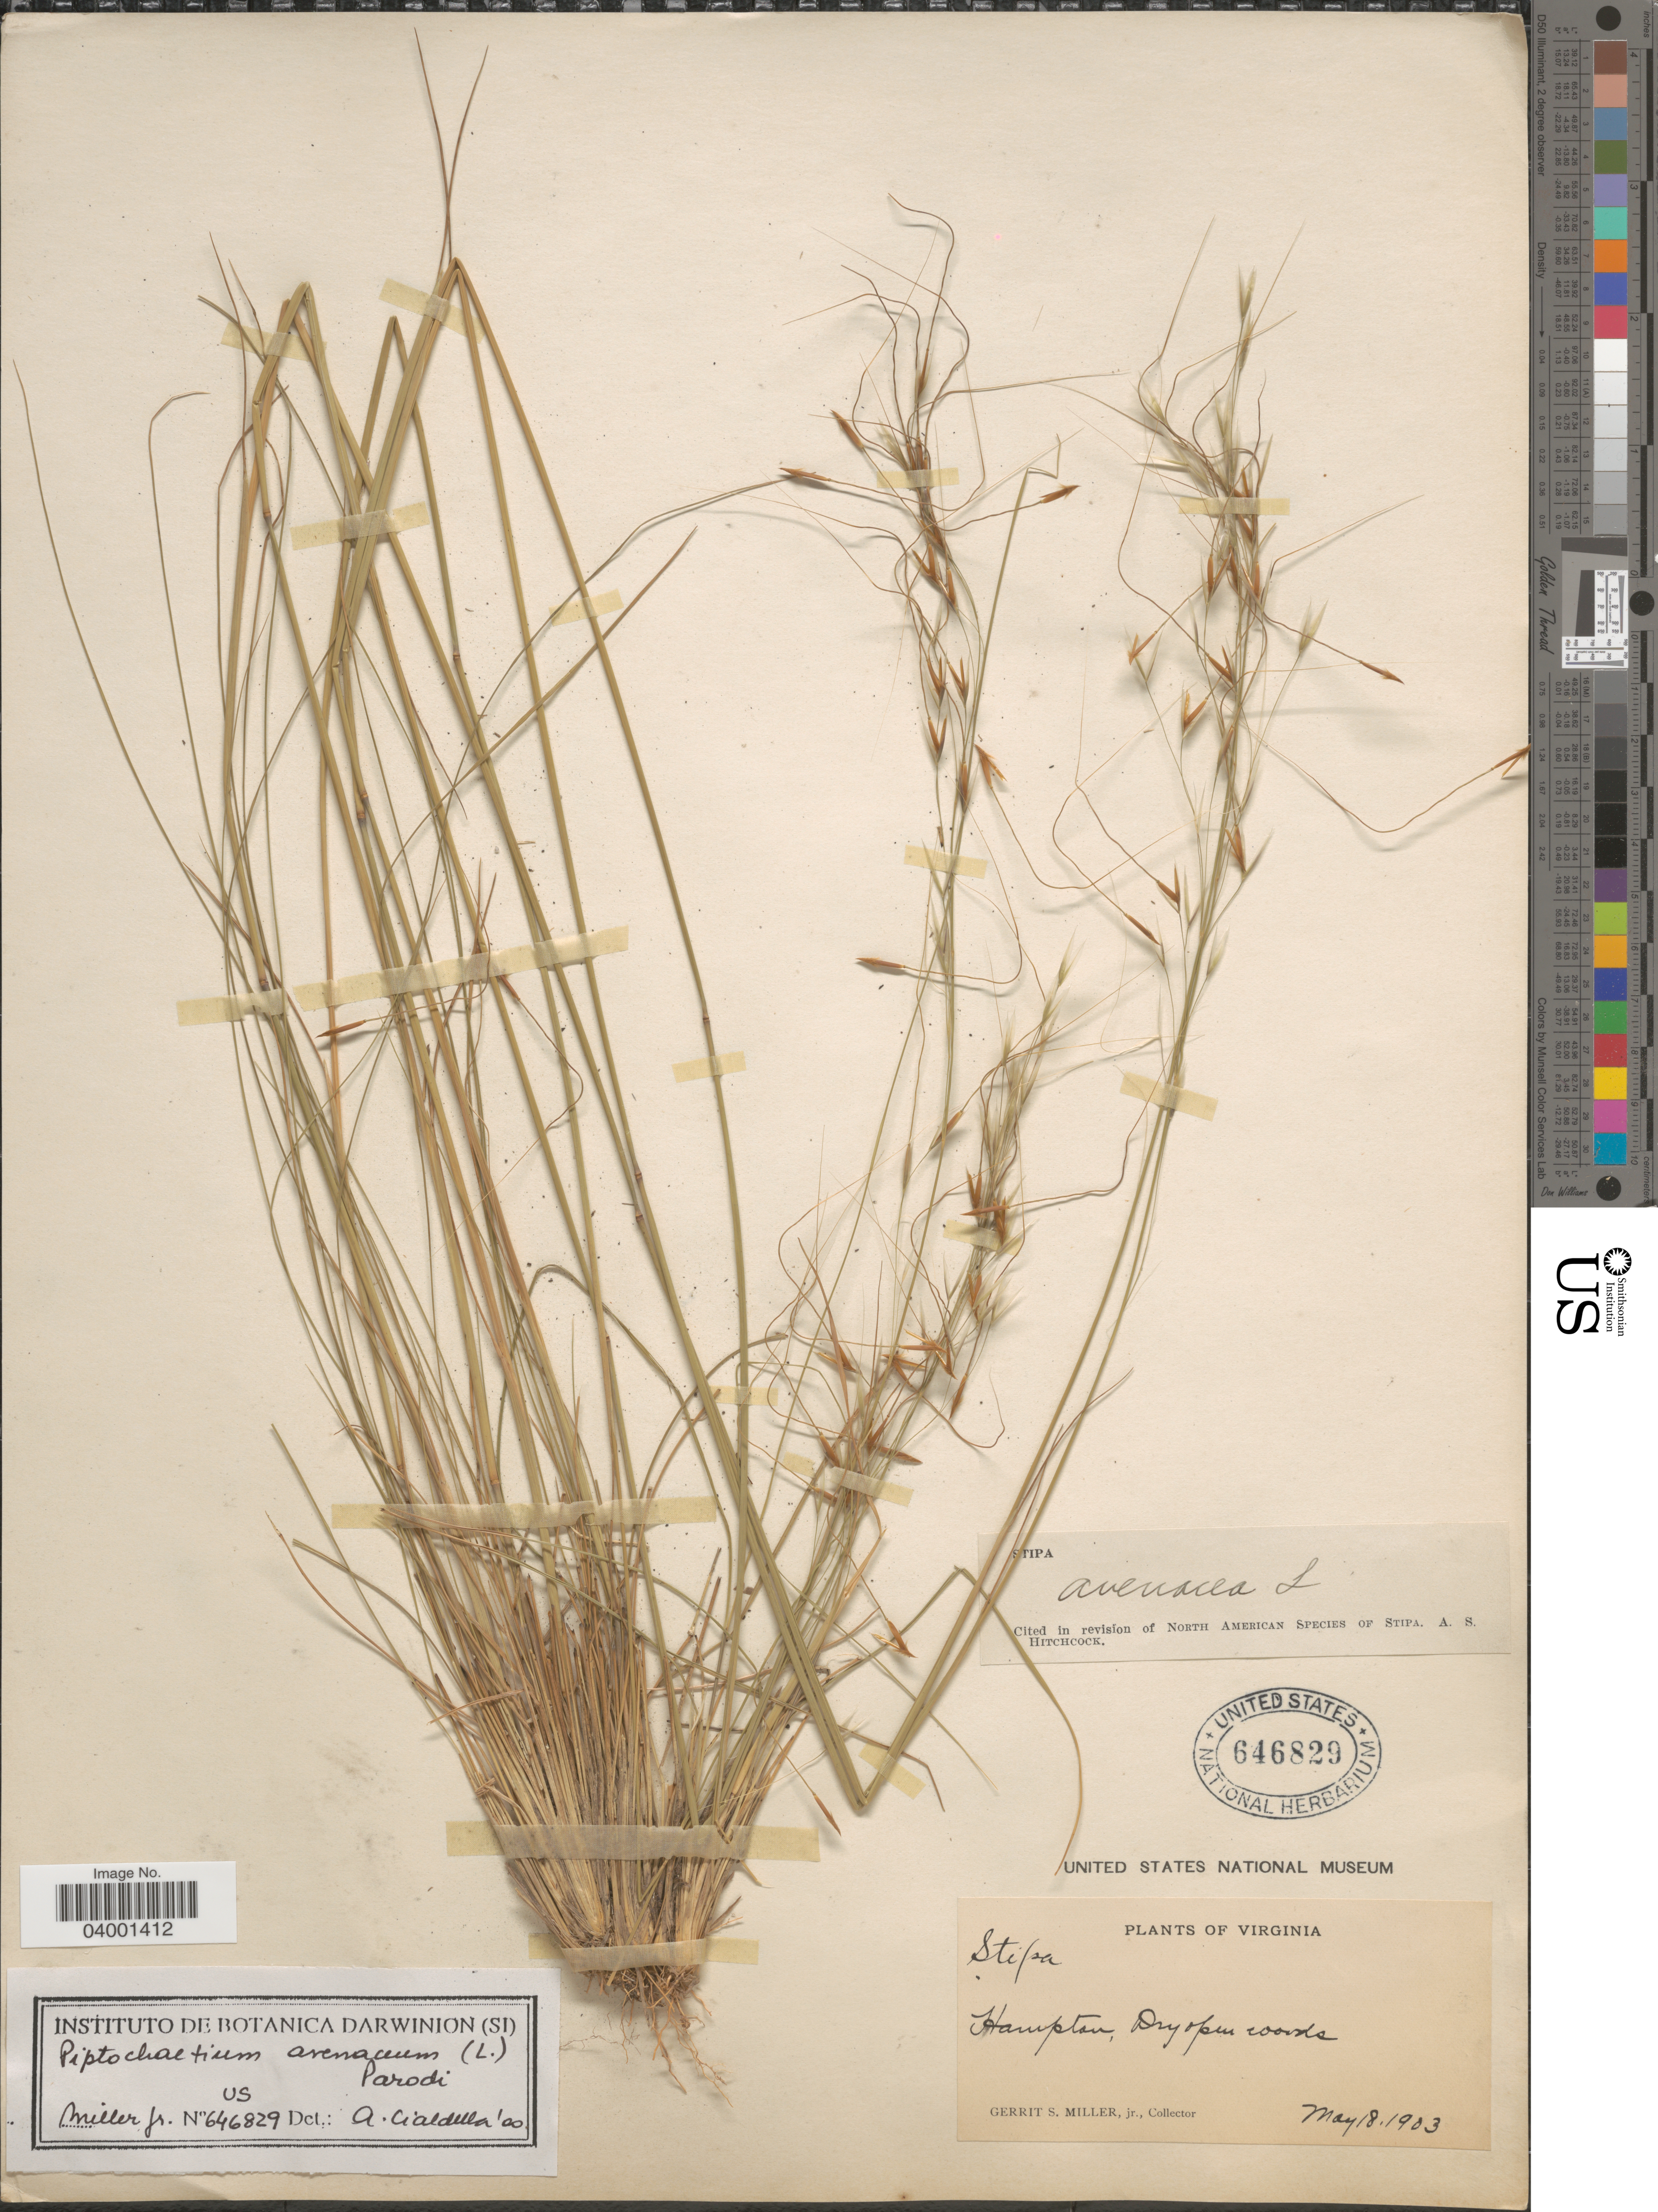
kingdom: Plantae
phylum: Tracheophyta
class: Liliopsida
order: Poales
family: Poaceae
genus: Piptochaetium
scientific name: Piptochaetium avenaceum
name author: (L.) Parodi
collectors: G. S. Miller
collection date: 1903-05-18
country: United States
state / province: Virginia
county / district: City of Hampton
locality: Hampton.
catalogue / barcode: US 646829